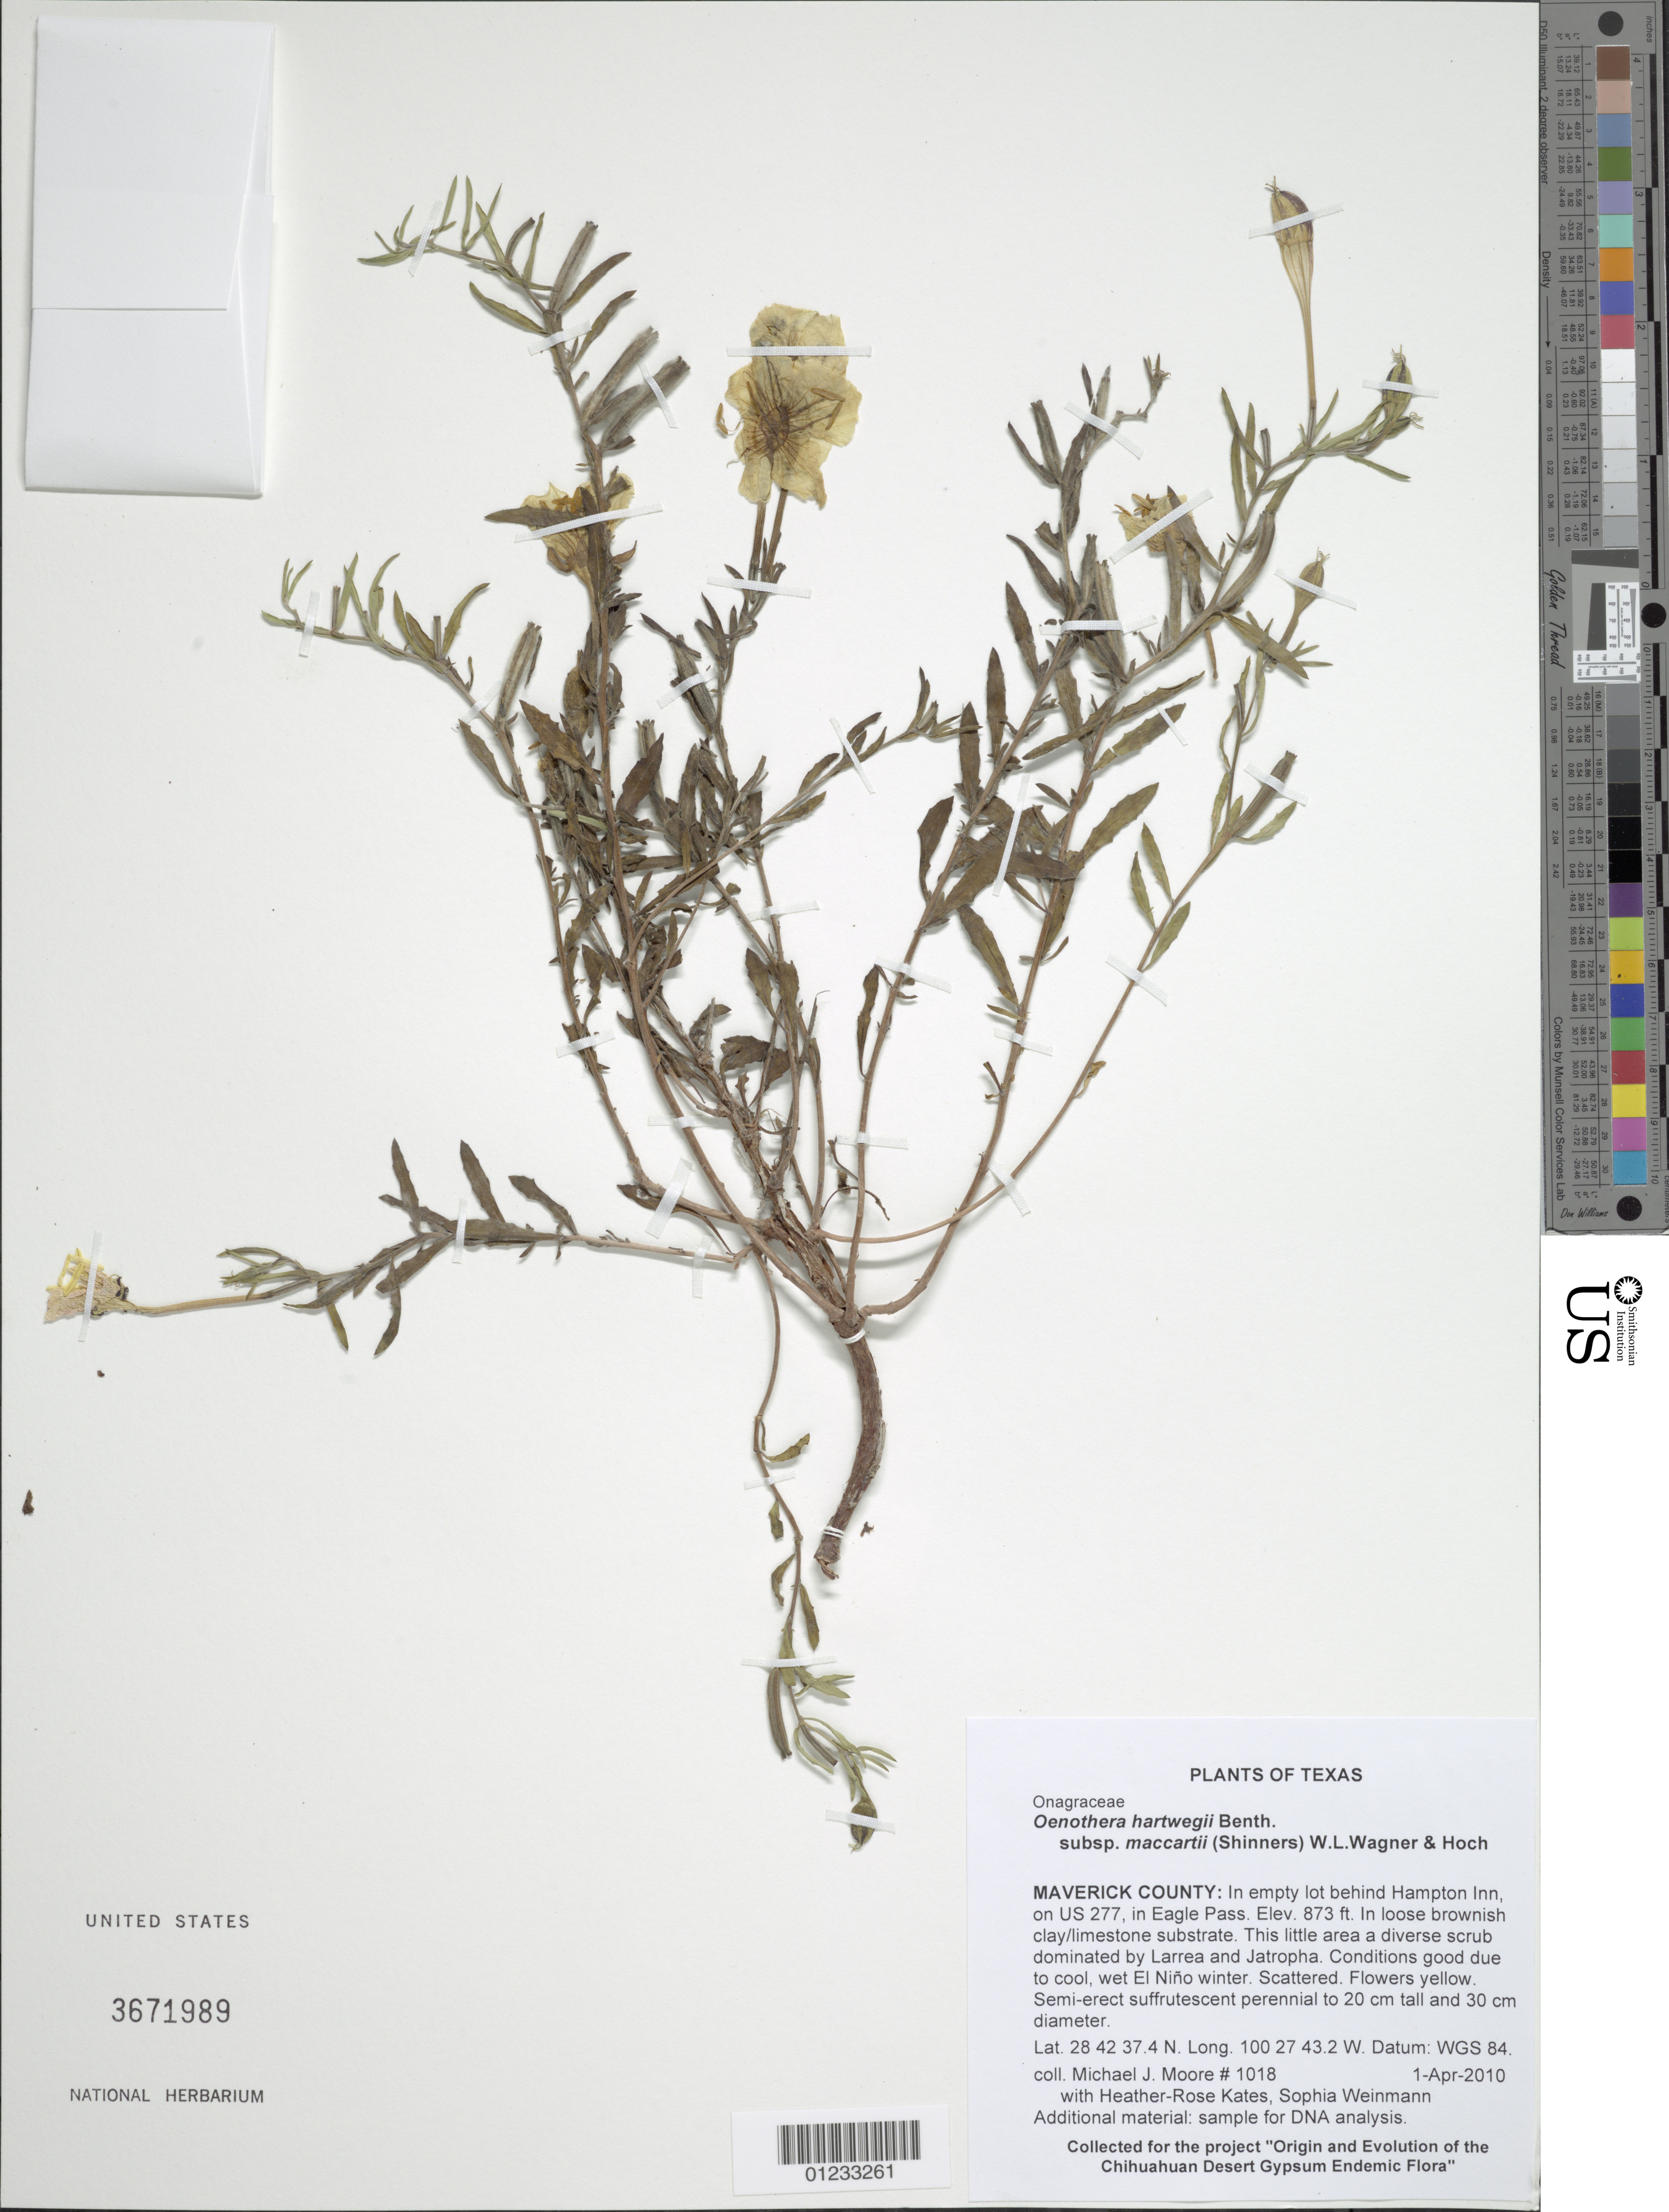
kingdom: Plantae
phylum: Tracheophyta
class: Magnoliopsida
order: Myrtales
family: Onagraceae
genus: Oenothera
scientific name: Oenothera hartwegii subsp. maccartii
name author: (Shinners) W.L. Wagner & Hoch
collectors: M. J. Moore, H.-R. Kates & S. Weinmann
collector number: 1018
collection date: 2006-03-31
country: United States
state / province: Texas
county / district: Maverick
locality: In empty lot behind Hampton Inn, on US 277, in Eagle Pass.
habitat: In loose brownish clay/limestone substrate. This little area a diverse scrub dominated by Larrea and Jatropha. Conditions good due to cool, wet El Niño winter.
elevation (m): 266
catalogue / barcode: US 3671989